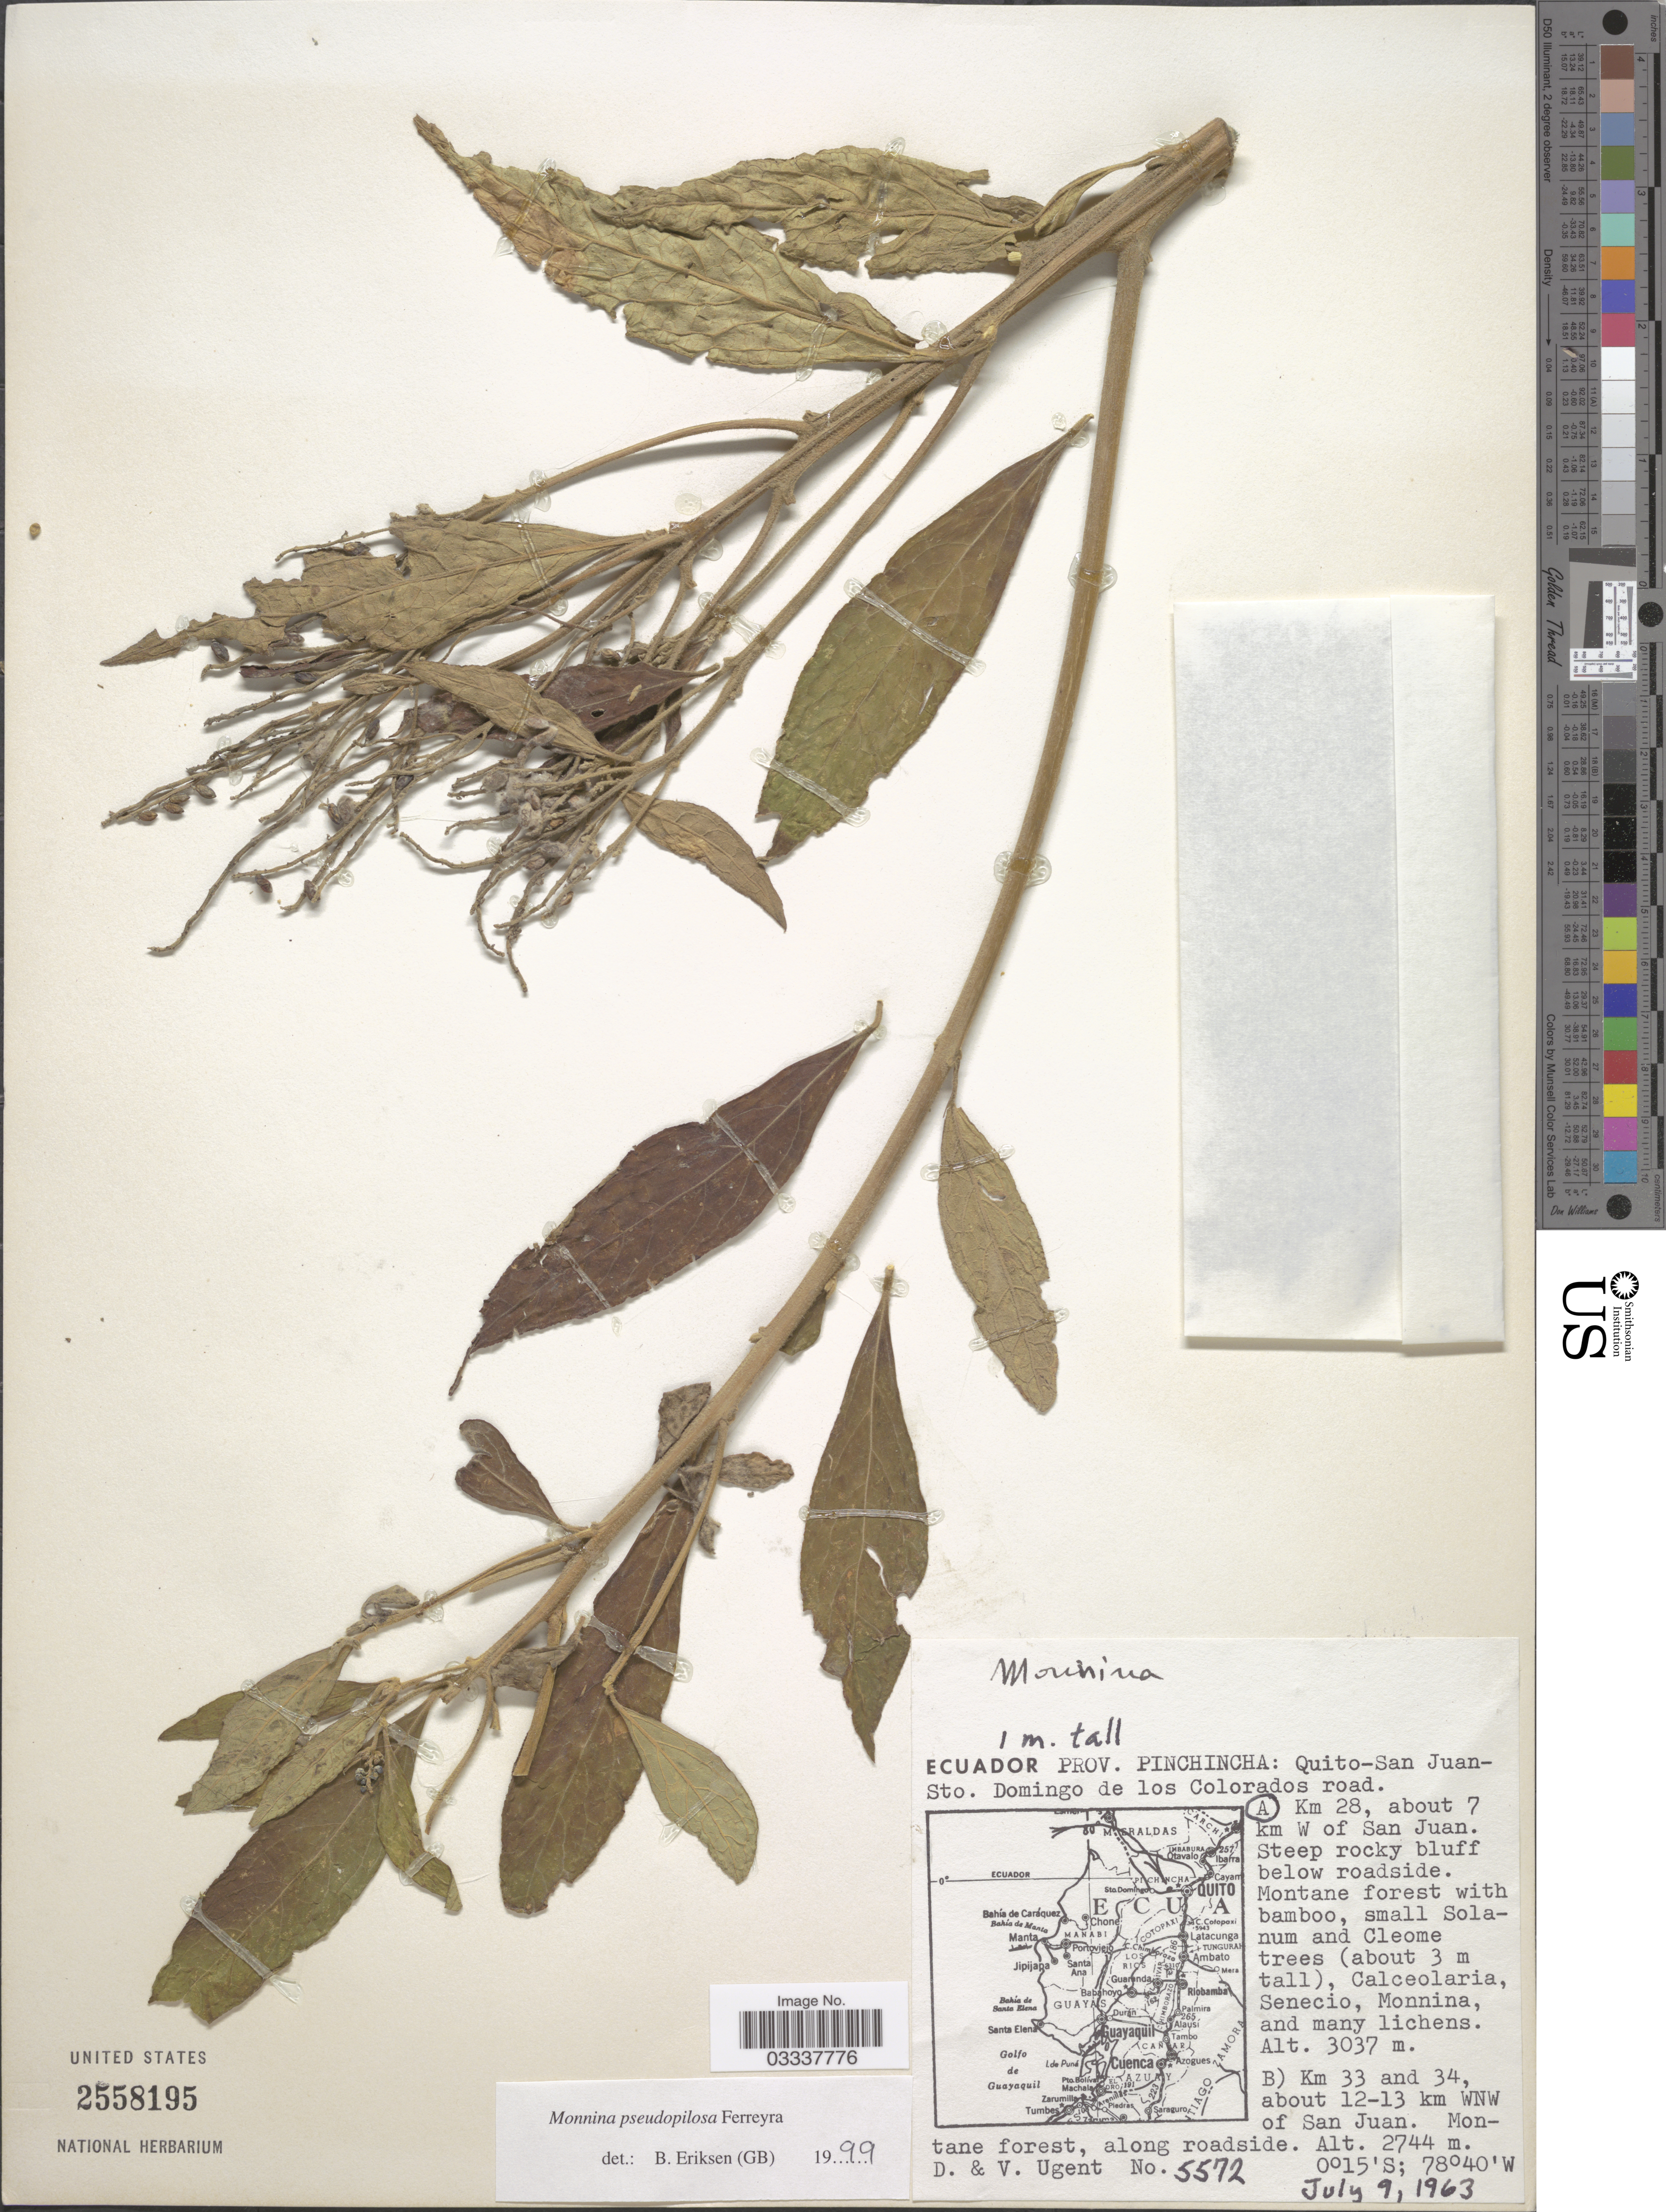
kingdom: Plantae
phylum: Tracheophyta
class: Magnoliopsida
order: Fabales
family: Polygalaceae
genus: Monnina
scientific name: Monnina pseudopilosa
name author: Ferreyra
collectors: D. Ugent & V. Ugent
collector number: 5572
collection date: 1963-07-09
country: Ecuador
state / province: Pichincha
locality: Quito-San Juan-Sto. Domingo de los Colorados road. Km 28, about 7 km W of San Juan.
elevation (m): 3037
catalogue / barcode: US 2558195